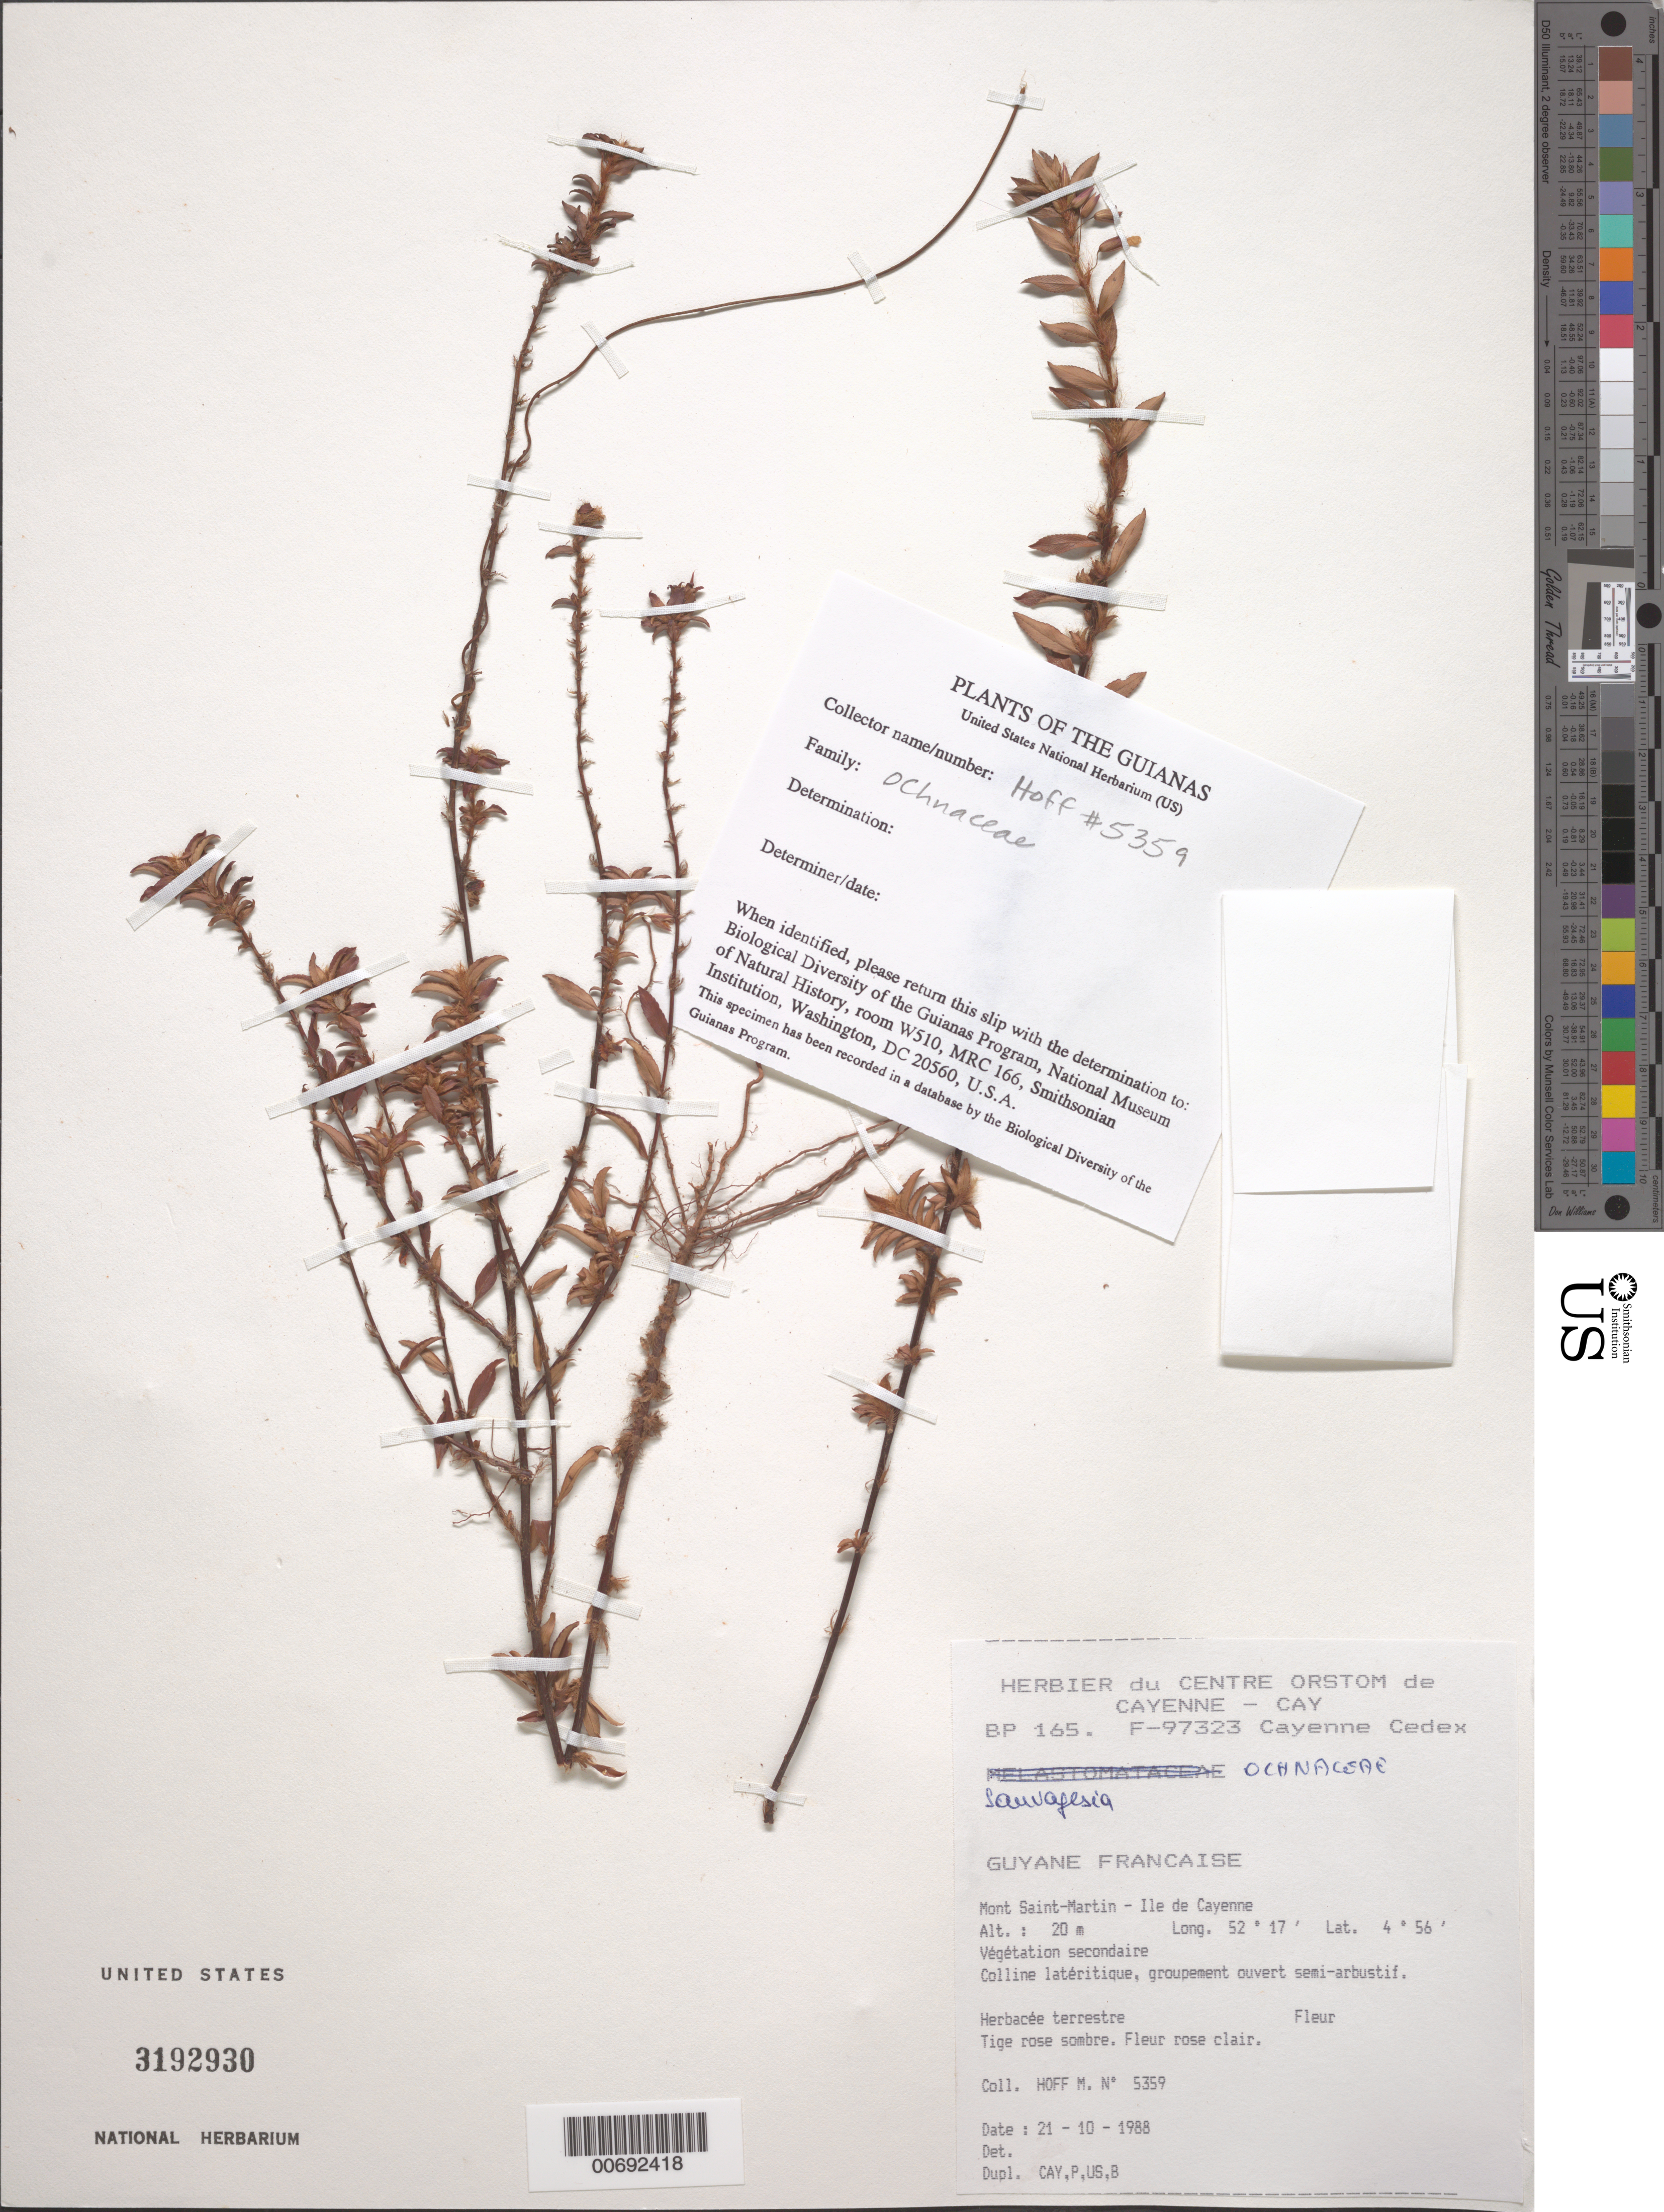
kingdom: Plantae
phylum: Tracheophyta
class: Magnoliopsida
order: Malpighiales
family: Ochnaceae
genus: Sauvagesia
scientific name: Sauvagesia sp.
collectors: M. Hoff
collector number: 5359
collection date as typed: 21-Oct-88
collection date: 1988-10-21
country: French Guiana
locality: Mont Saint-Martin, Ile de Cayenne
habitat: Secondary vegetation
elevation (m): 20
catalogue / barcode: US 3192930